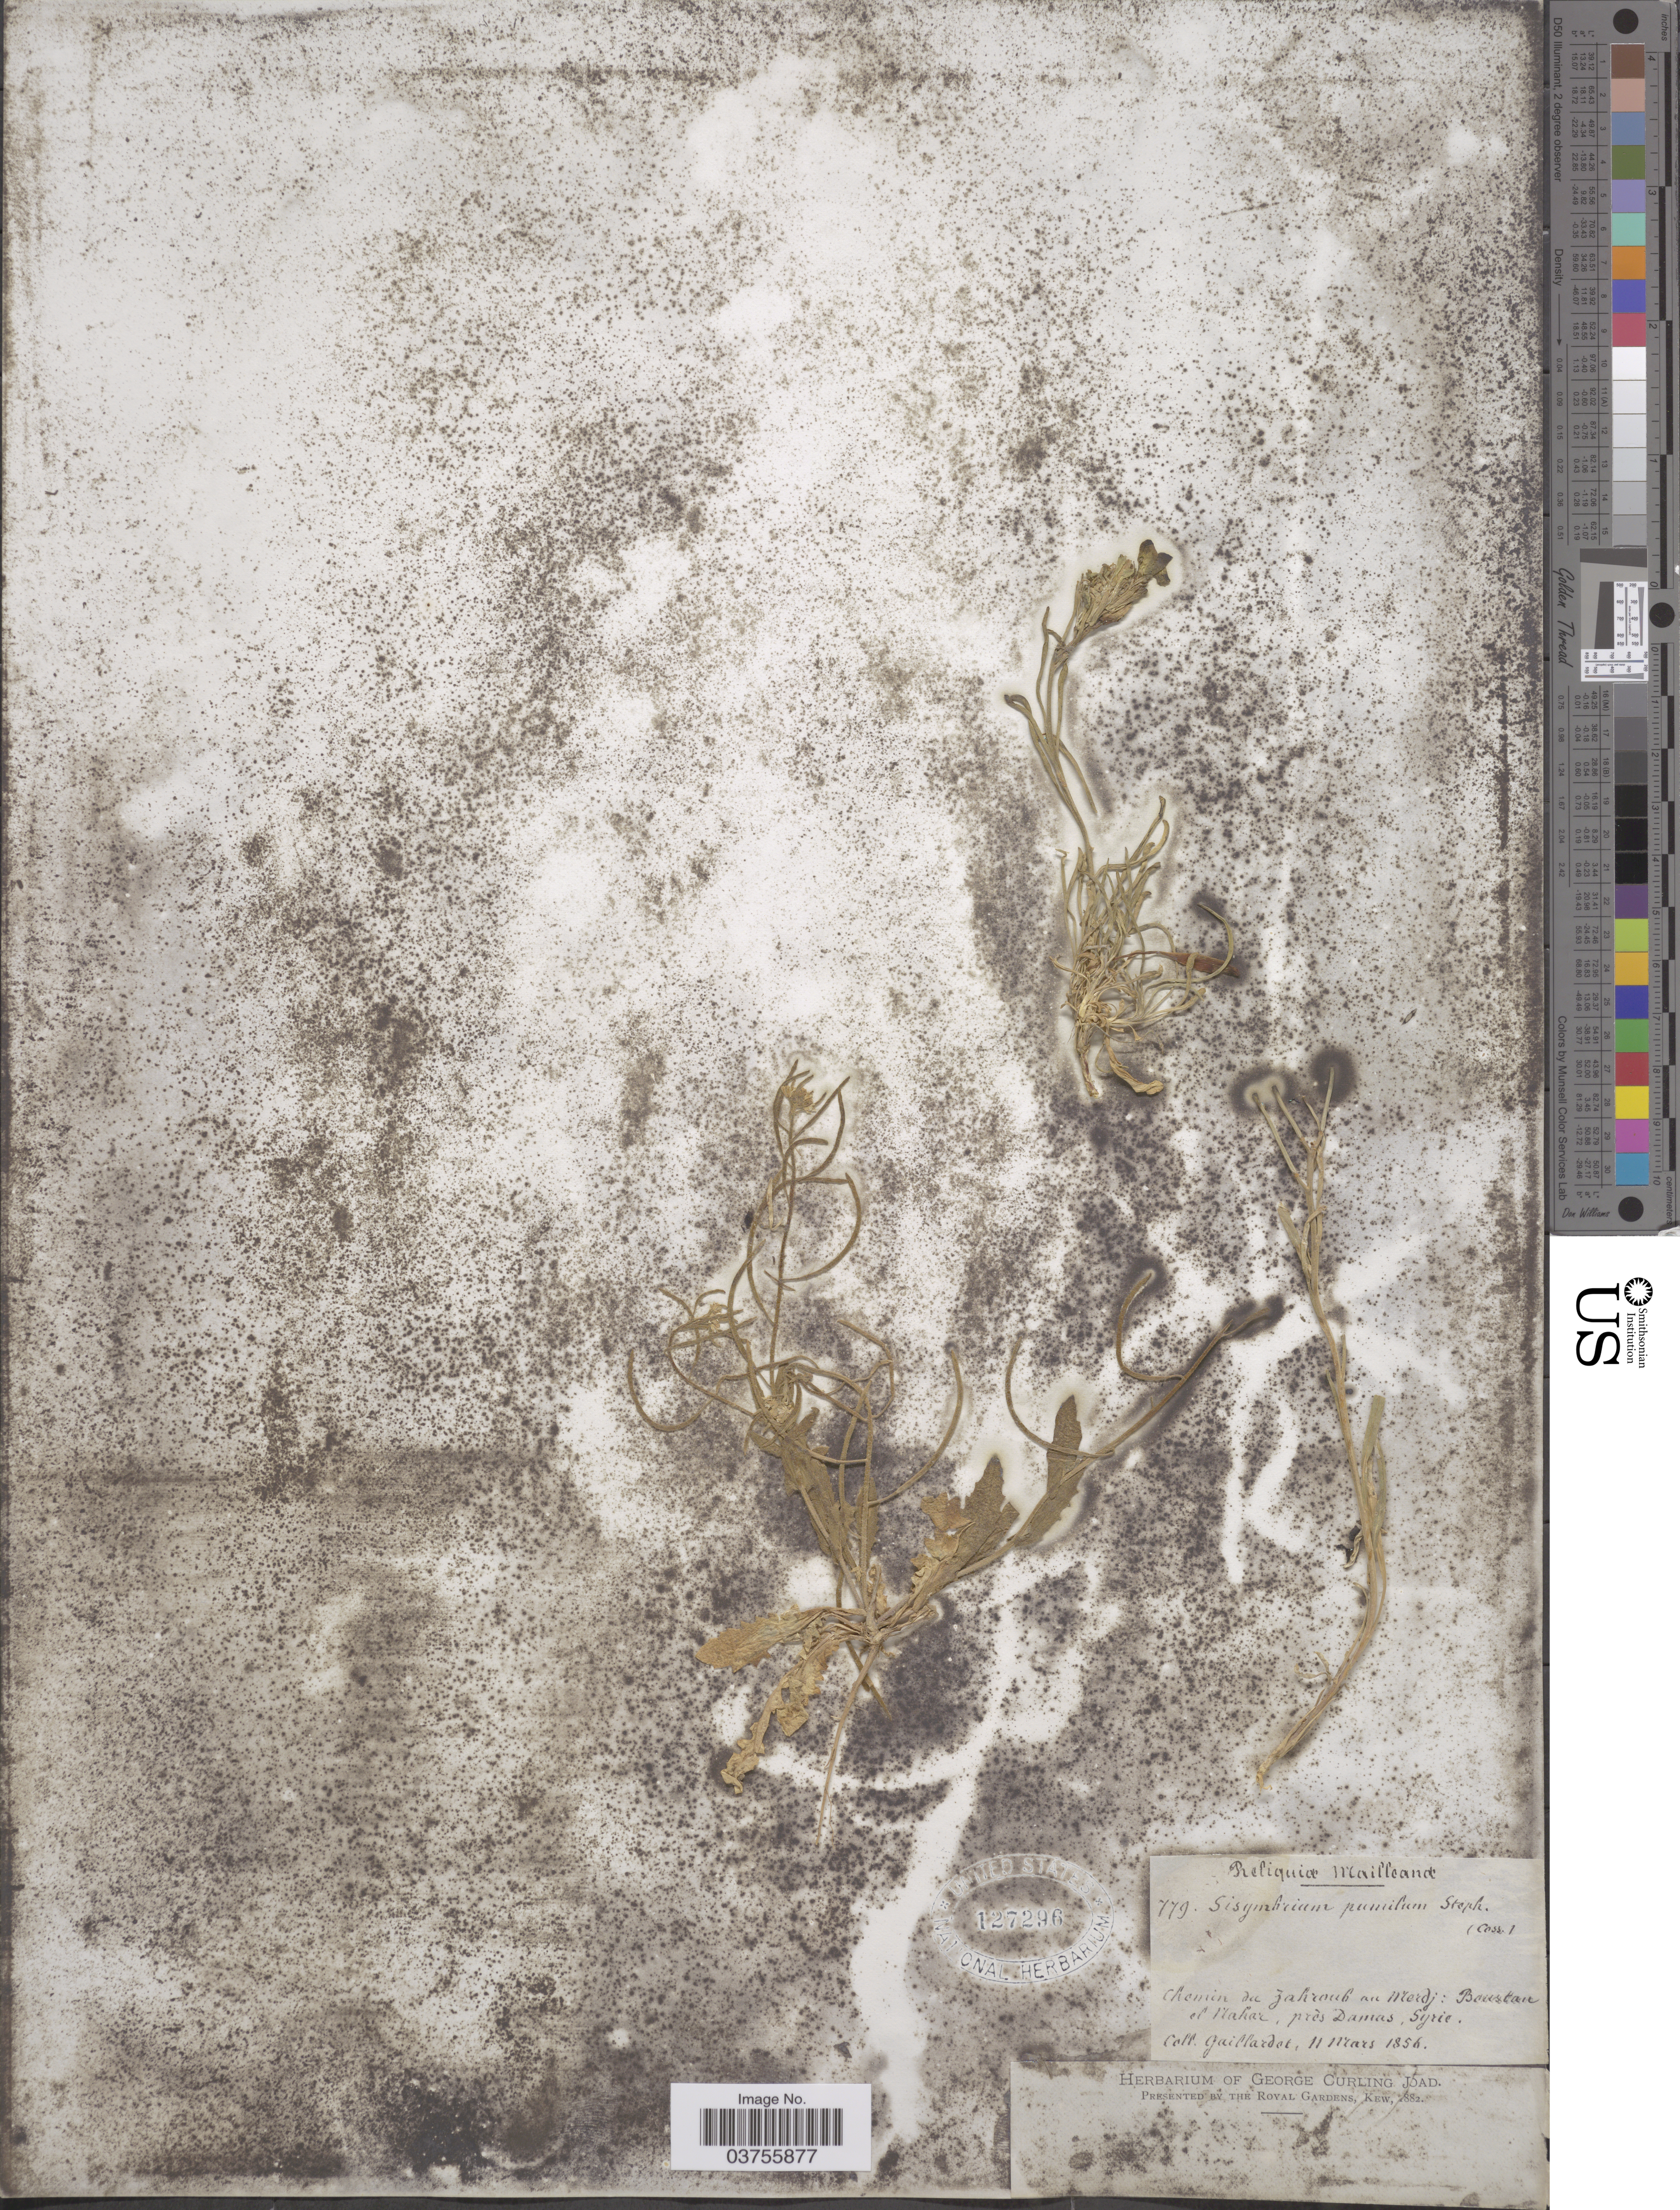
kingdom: Plantae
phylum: Tracheophyta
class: Magnoliopsida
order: Brassicales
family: Brassicaceae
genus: Arabidopsis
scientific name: Arabidopsis pumila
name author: (Stephan) N. Busch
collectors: Gaillardot, --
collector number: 779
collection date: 1856-03-11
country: Syria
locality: Chemin du Zahroub au Merdj: Baustan el Nahar, près Damas.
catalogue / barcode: US 127296